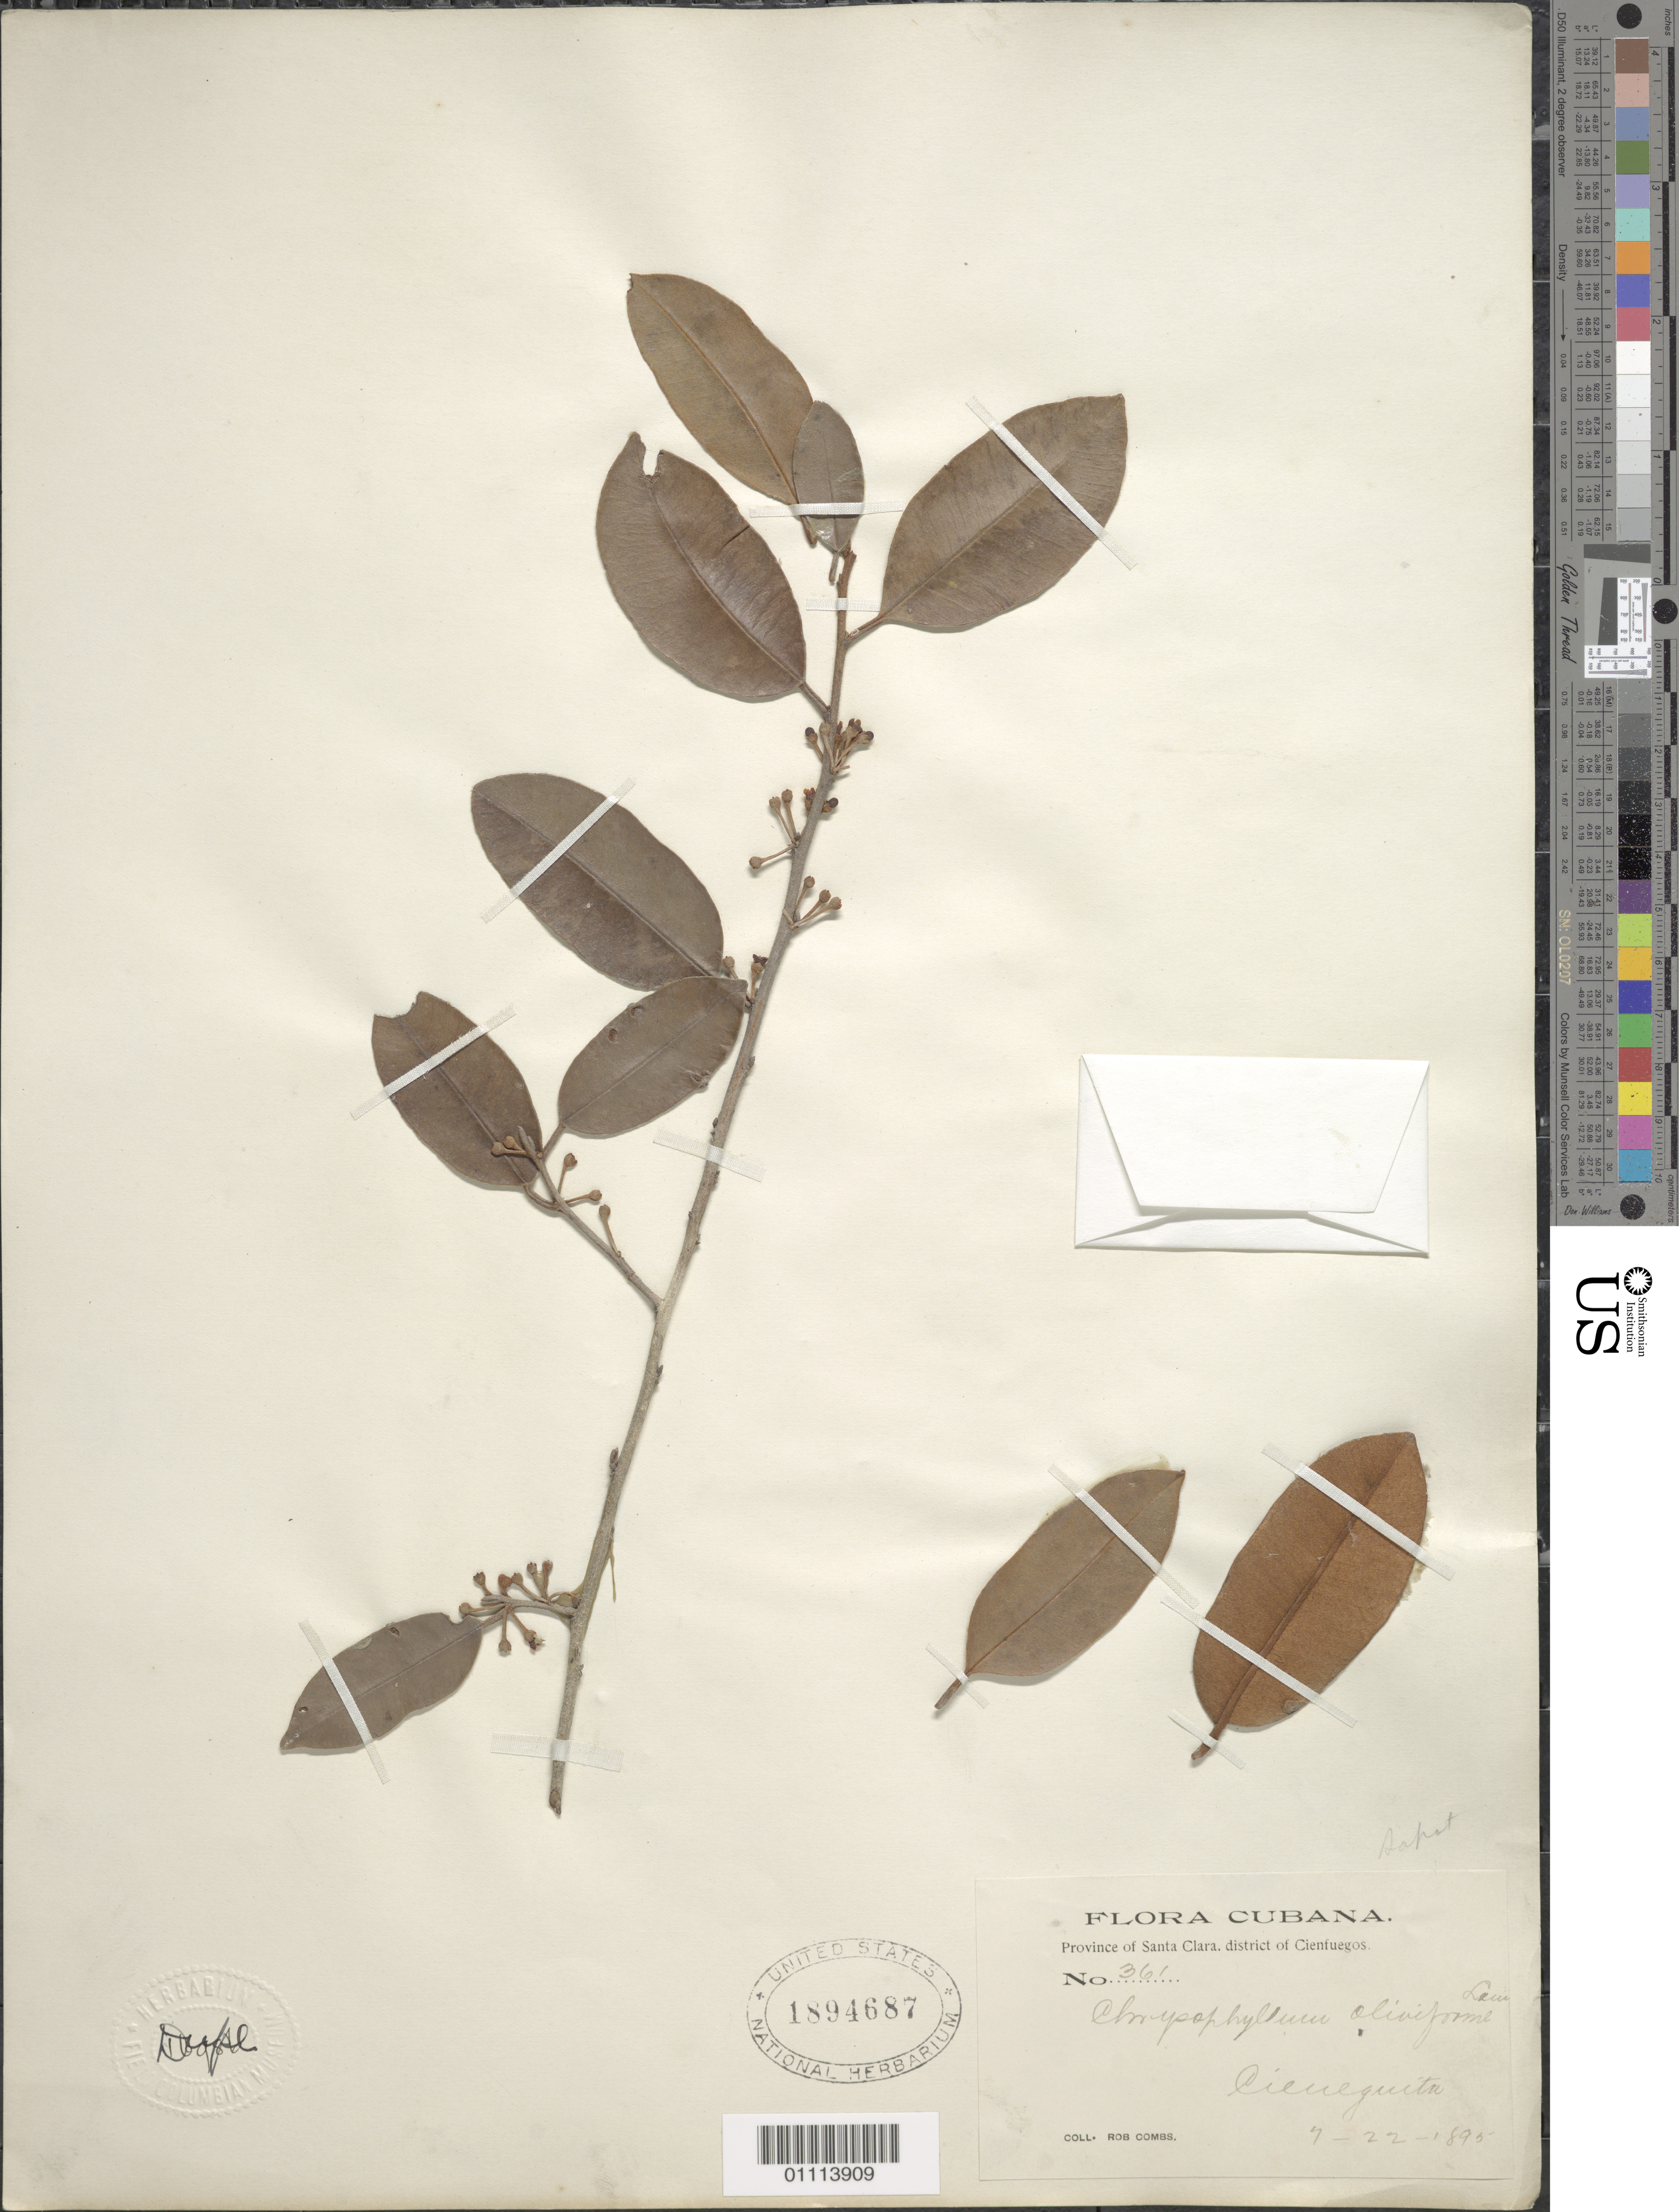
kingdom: Plantae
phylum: Tracheophyta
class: Magnoliopsida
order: Ericales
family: Sapotaceae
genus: Chrysophyllum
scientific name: Chrysophyllum oliviforme var. typicum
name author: Cronq.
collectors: R. Combs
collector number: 361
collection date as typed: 22 Apr 1895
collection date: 1895-04-22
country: Cuba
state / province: Cienfuegos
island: Cuba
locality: Cieneguita, Province of Santa Clara, district of Cienfuegos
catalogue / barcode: US 1894687